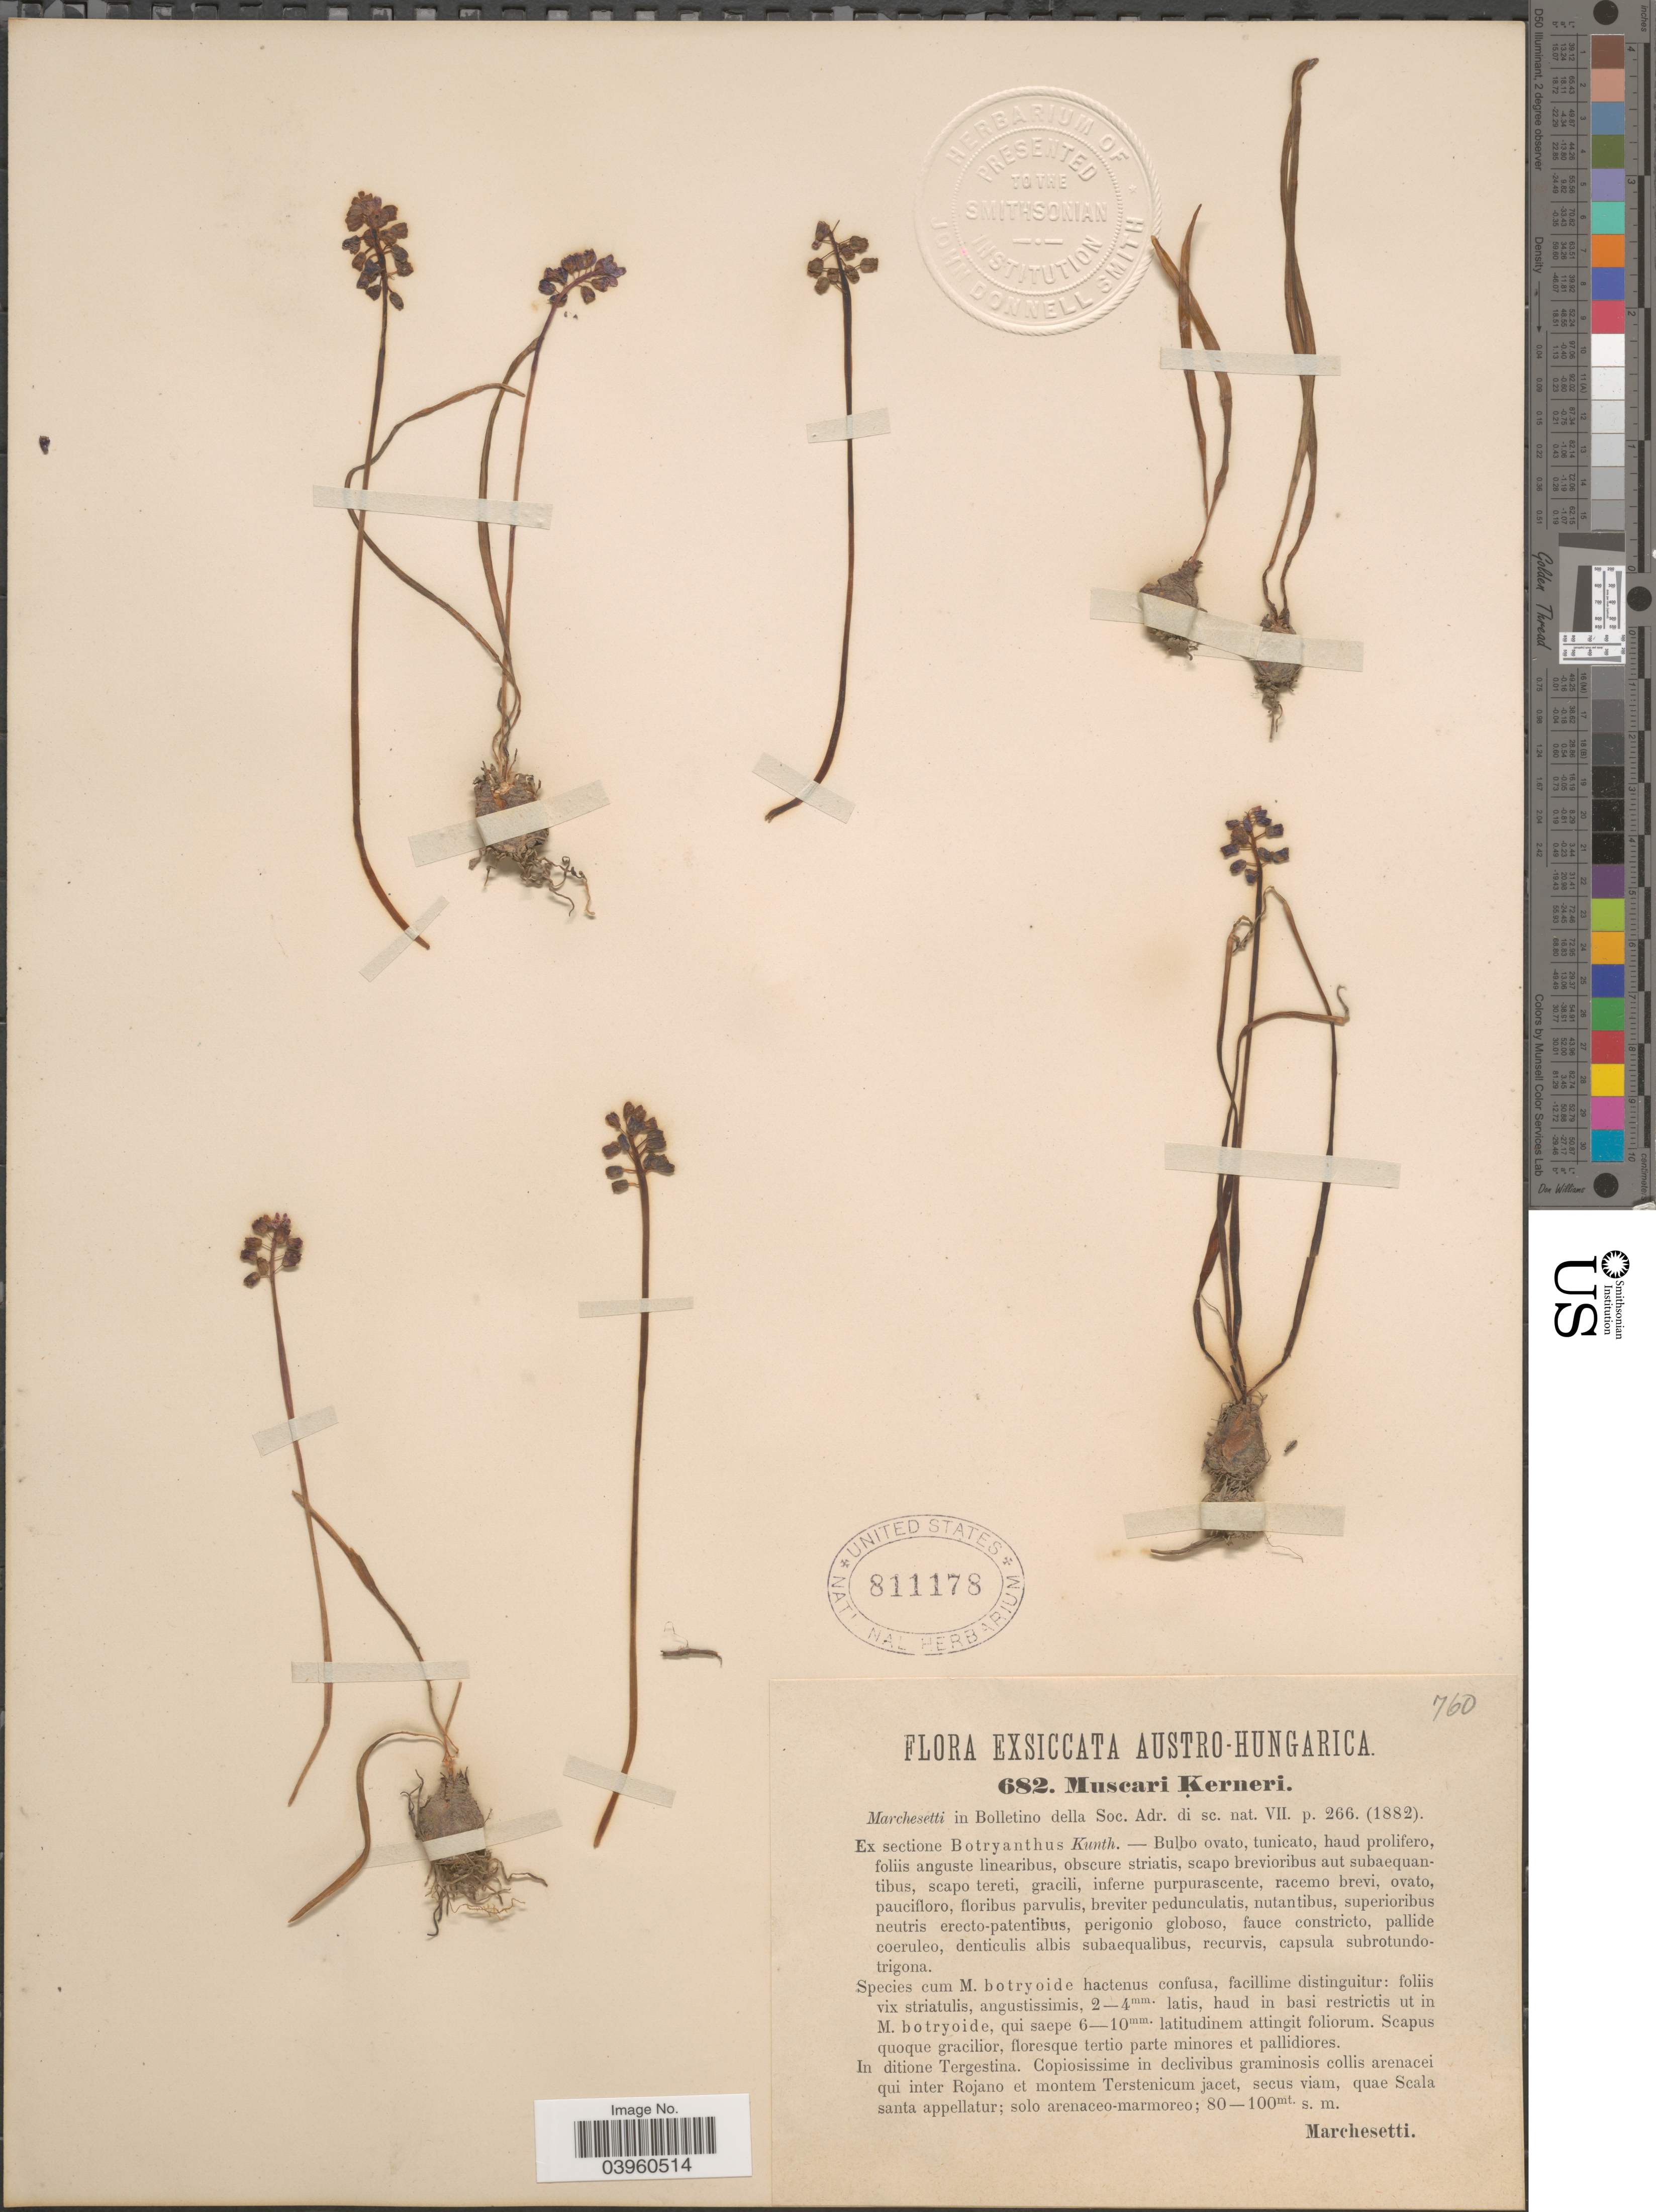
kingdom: Plantae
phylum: Tracheophyta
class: Liliopsida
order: Asparagales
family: Asparagaceae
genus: Muscari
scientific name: Muscari kerneri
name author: (Marches.) Soldano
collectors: -. Marchesetti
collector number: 682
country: Italy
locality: Austro-Hungarica. In ditione Tergestina. Copiosissime in declivibus graminosis collis arenacei qui inter Rojano et montem Terstenicum jacet, secus viam, quae Scala santa appellatur.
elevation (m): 80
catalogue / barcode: US 811178